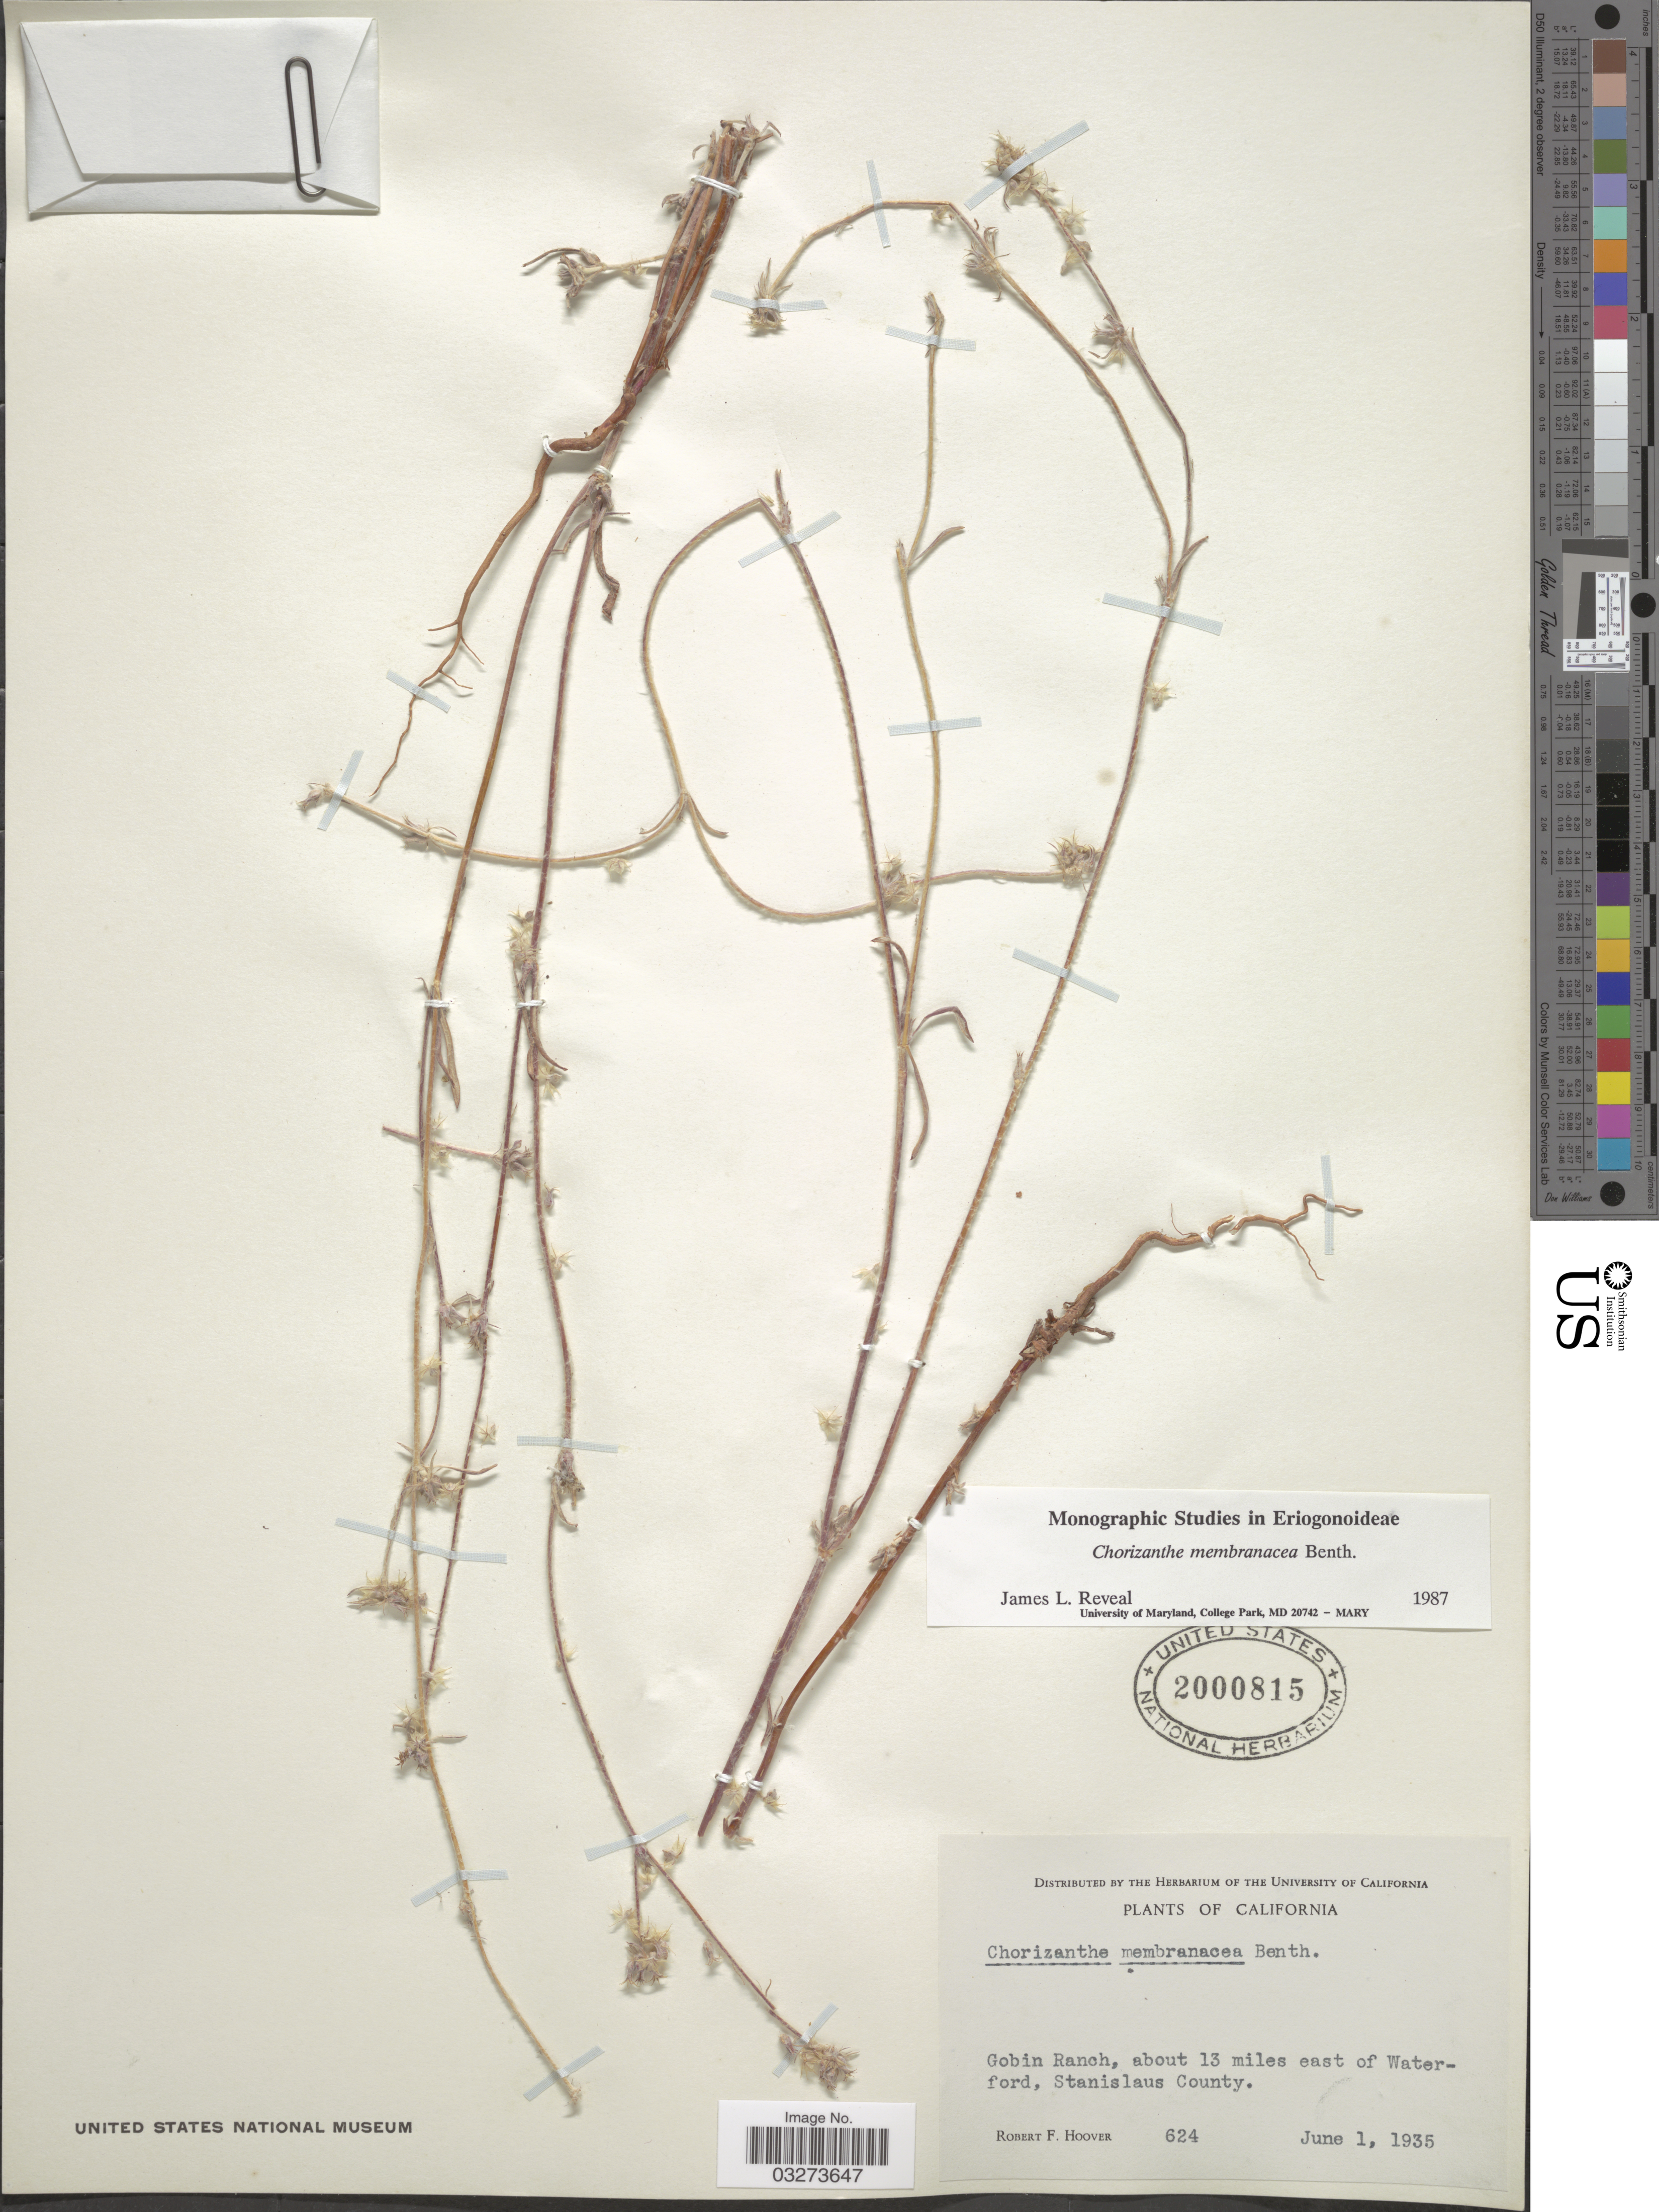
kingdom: Plantae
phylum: Tracheophyta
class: Magnoliopsida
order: Caryophyllales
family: Polygonaceae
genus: Chorizanthe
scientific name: Chorizanthe membranacea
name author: Benth.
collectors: R. F. Hoover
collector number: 624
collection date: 1935-06-01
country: United States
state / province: California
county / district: Stanislaus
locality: Gobin Ranch, about 13 miles east of Waterford, Stanislaus County.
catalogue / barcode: US 2000815